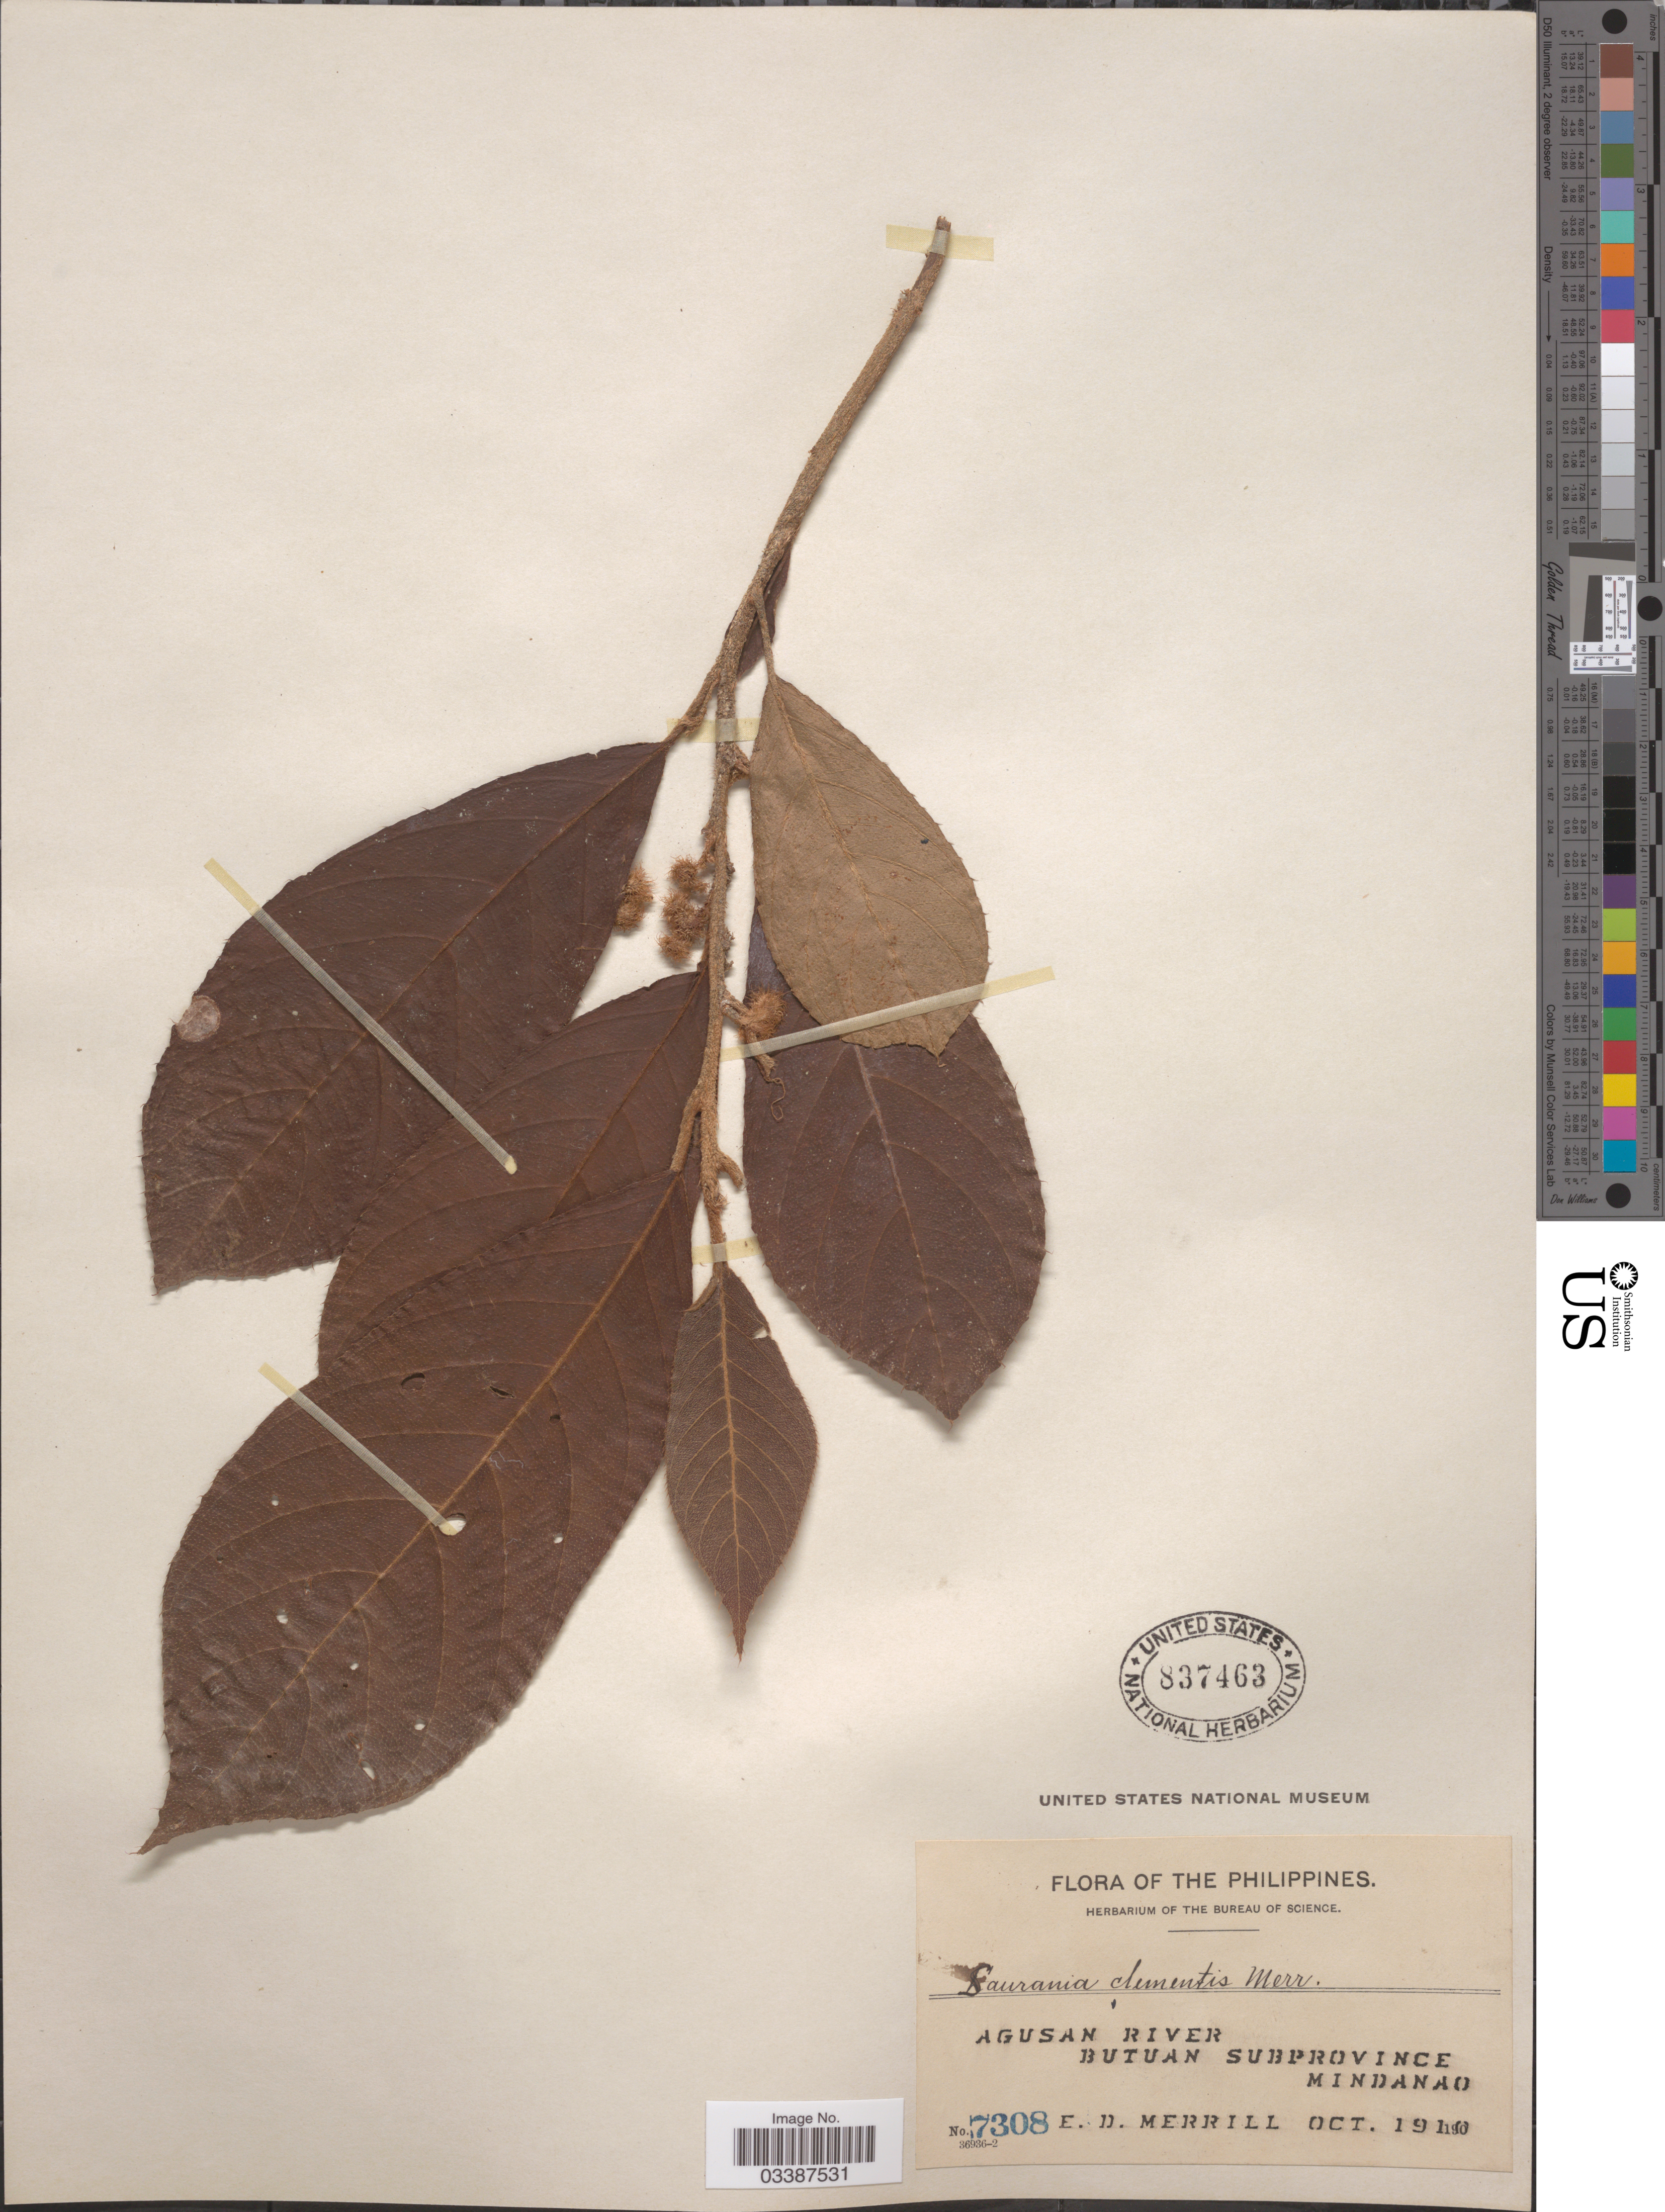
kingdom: Plantae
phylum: Tracheophyta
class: Magnoliopsida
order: Ericales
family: Actinidiaceae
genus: Saurauia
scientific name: Saurauia clementis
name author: Merr.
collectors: E. D. Merrill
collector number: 7308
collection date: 1910-10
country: Philippines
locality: Agusan River, Butuan Subprovince, Mindanao.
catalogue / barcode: US 837463